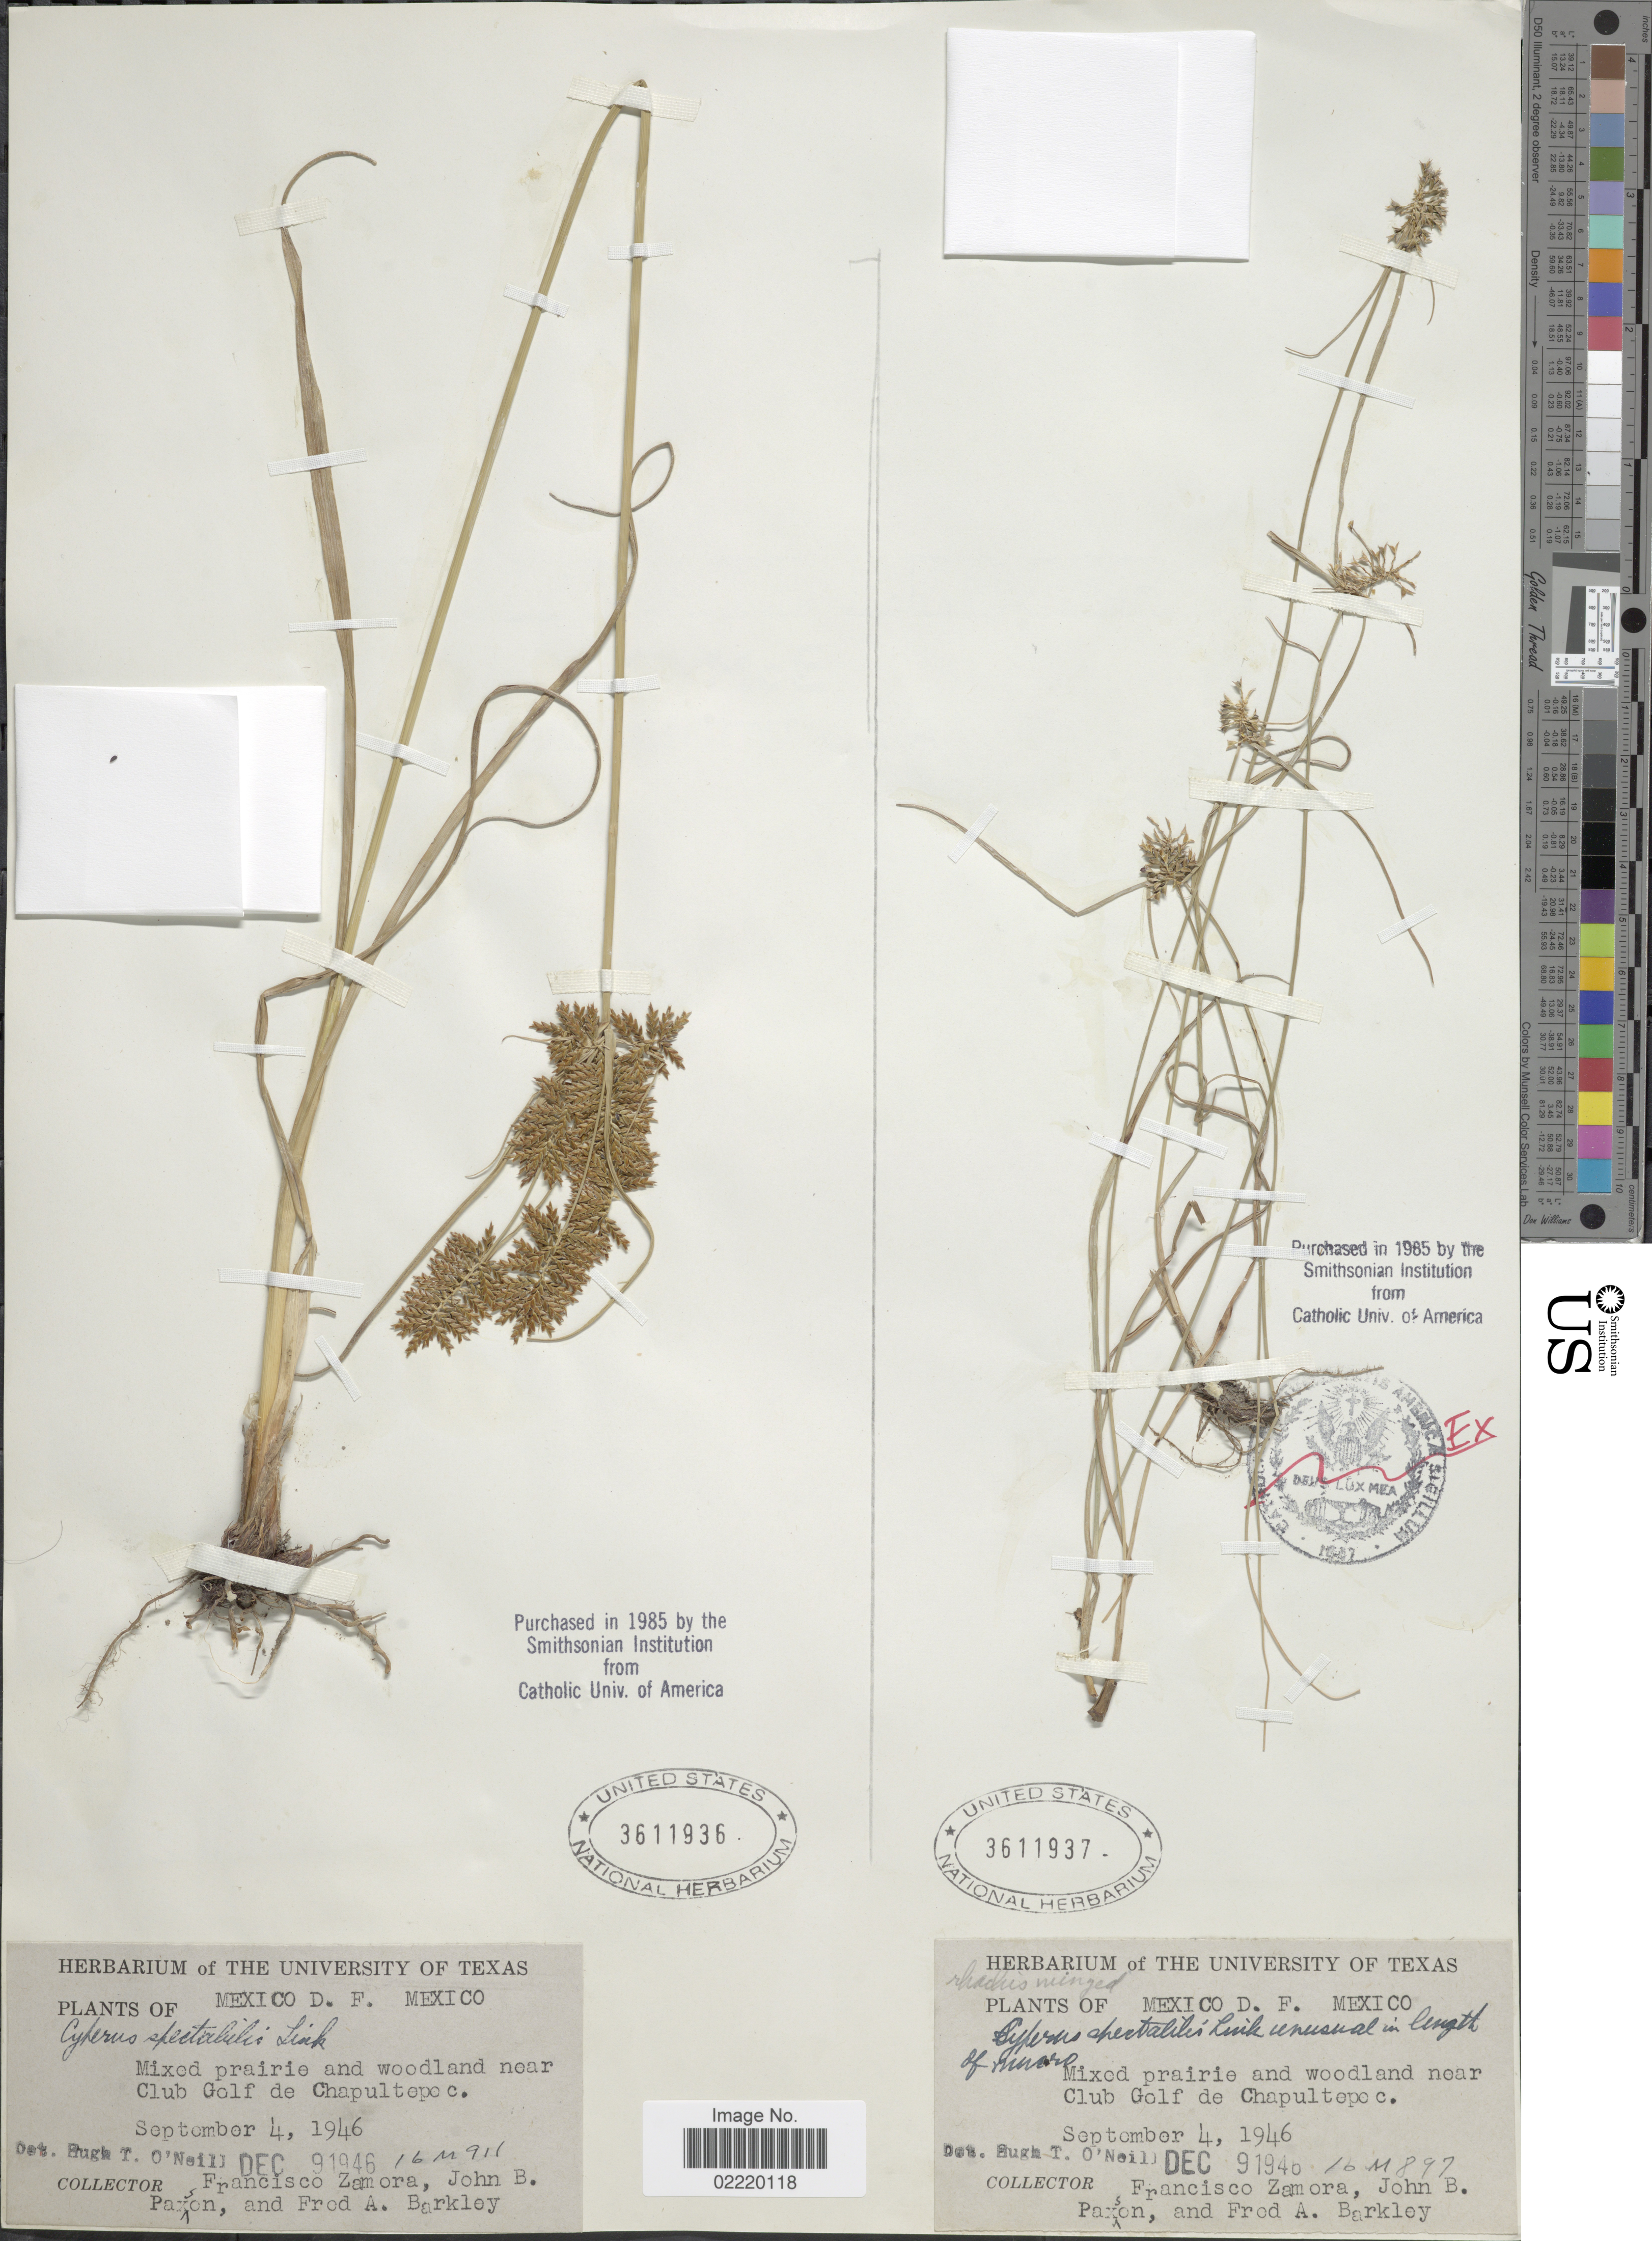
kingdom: Plantae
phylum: Tracheophyta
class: Liliopsida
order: Poales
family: Cyperaceae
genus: Cyperus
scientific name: Cyperus spectabilis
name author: Link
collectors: F. Zamora, J. B. Paxson & F. A. Barkley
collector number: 16M897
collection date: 1946-09-04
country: Mexico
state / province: Distrito Federal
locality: Mixed prairie and woodland near Club Golf de Chapultepec.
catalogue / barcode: US 3611937-2